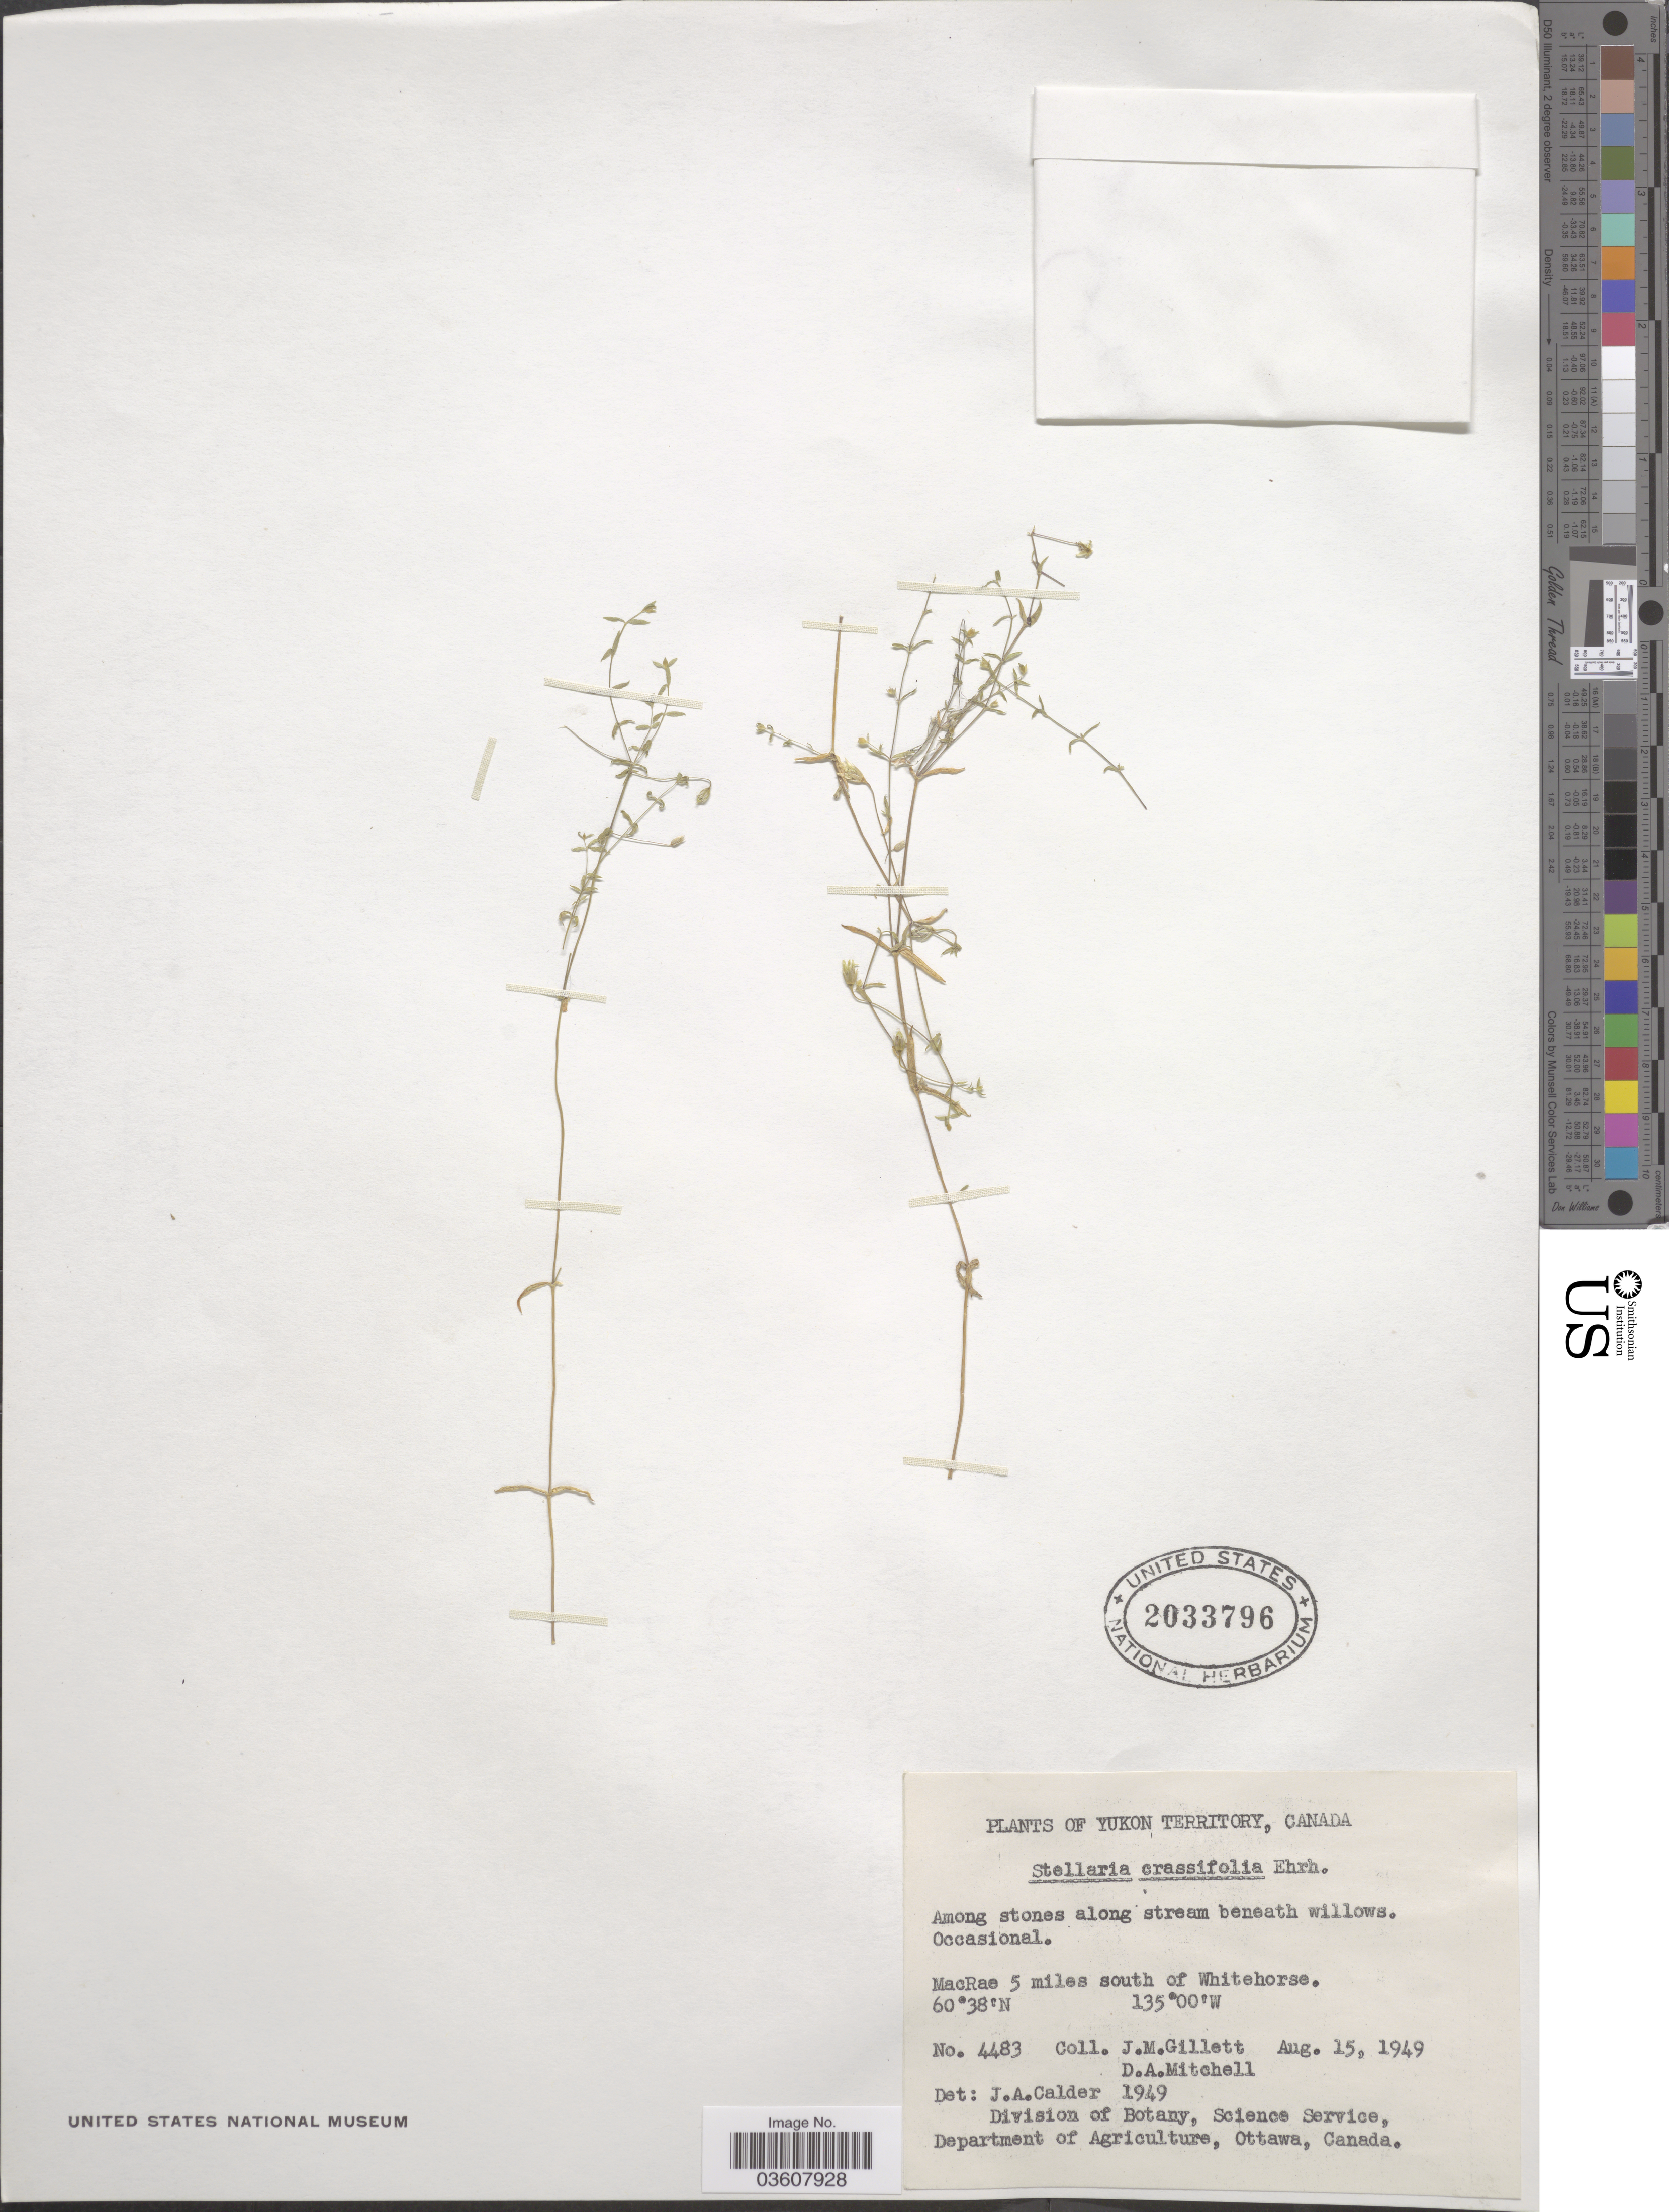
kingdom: Plantae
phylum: Tracheophyta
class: Magnoliopsida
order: Caryophyllales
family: Caryophyllaceae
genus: Stellaria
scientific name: Stellaria crassifolia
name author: Ehrh.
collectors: J. M. Gillett & D. Mitchell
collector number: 4483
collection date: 1949-08-15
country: Canada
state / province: Yukon Territory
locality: MacRae 5 miles south of Whitehorse.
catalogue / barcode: US 2033796